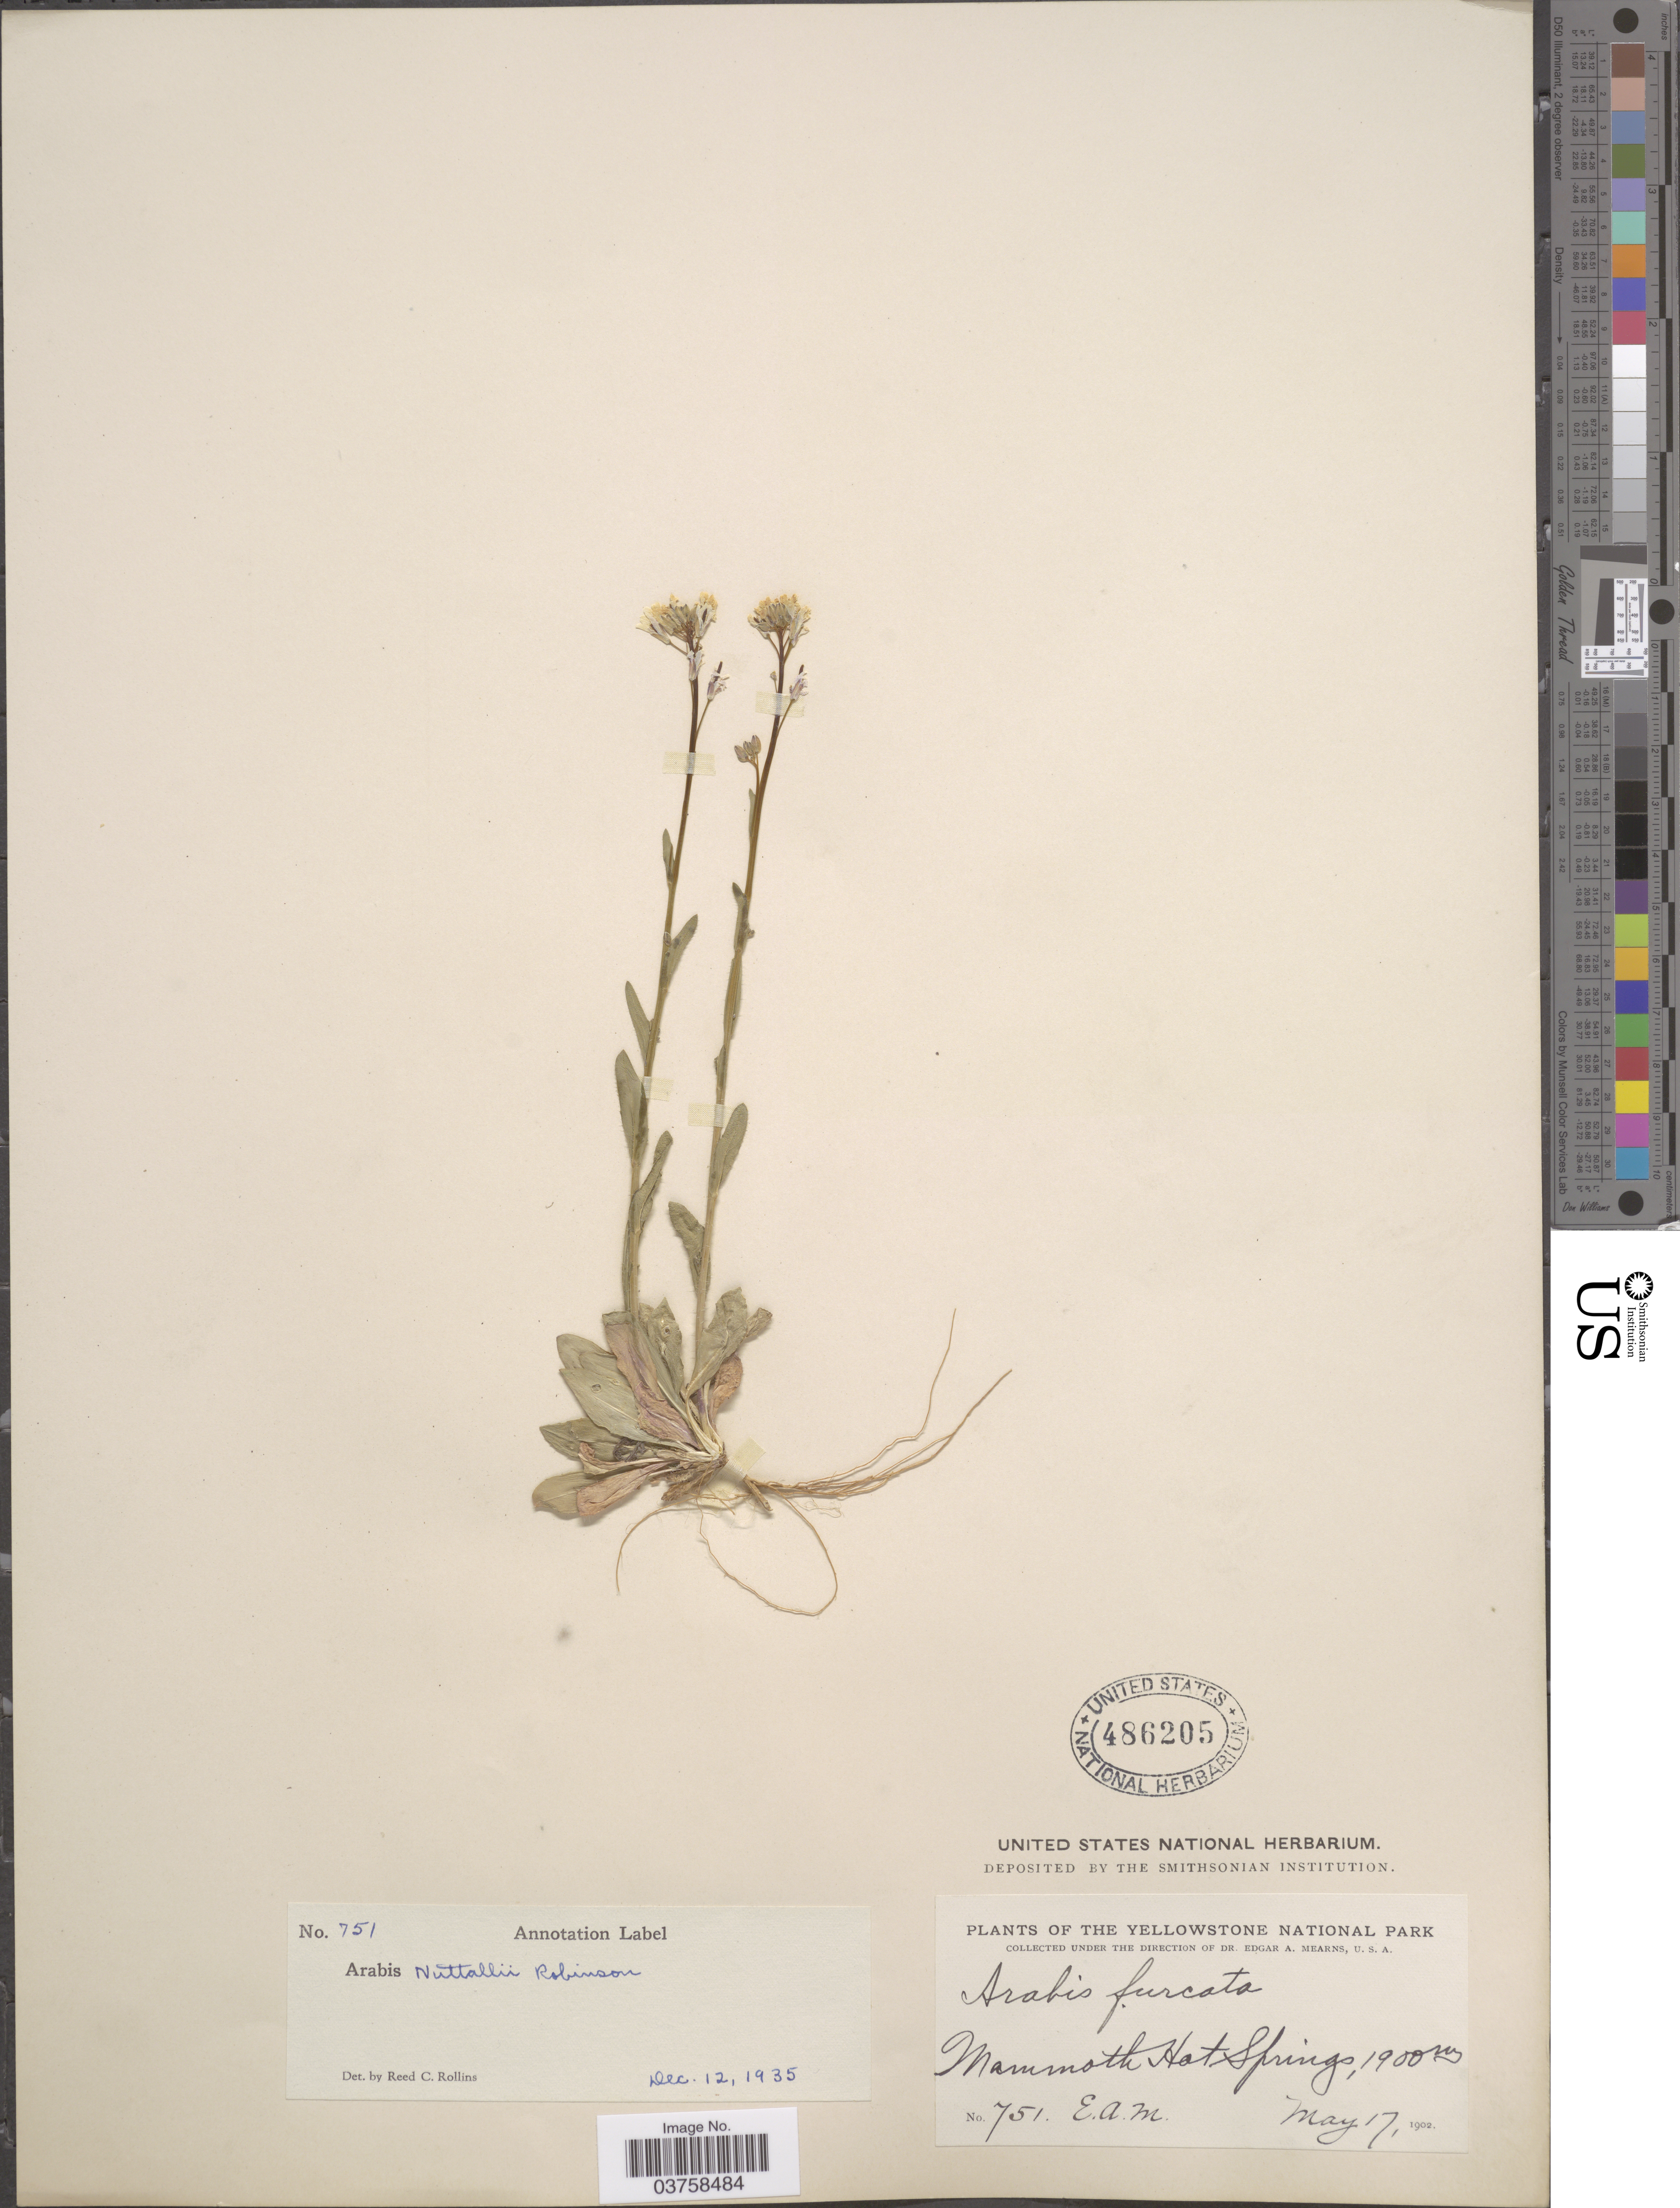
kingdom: Plantae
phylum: Tracheophyta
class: Magnoliopsida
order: Brassicales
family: Brassicaceae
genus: Arabis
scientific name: Arabis nuttallii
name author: B.L. Rob.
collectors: E. A. Mearns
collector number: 751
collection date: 1902-05-17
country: United States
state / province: Wyoming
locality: The Yellowstone National Park. Mammoth Hot Springs.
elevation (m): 1900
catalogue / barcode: US 486205